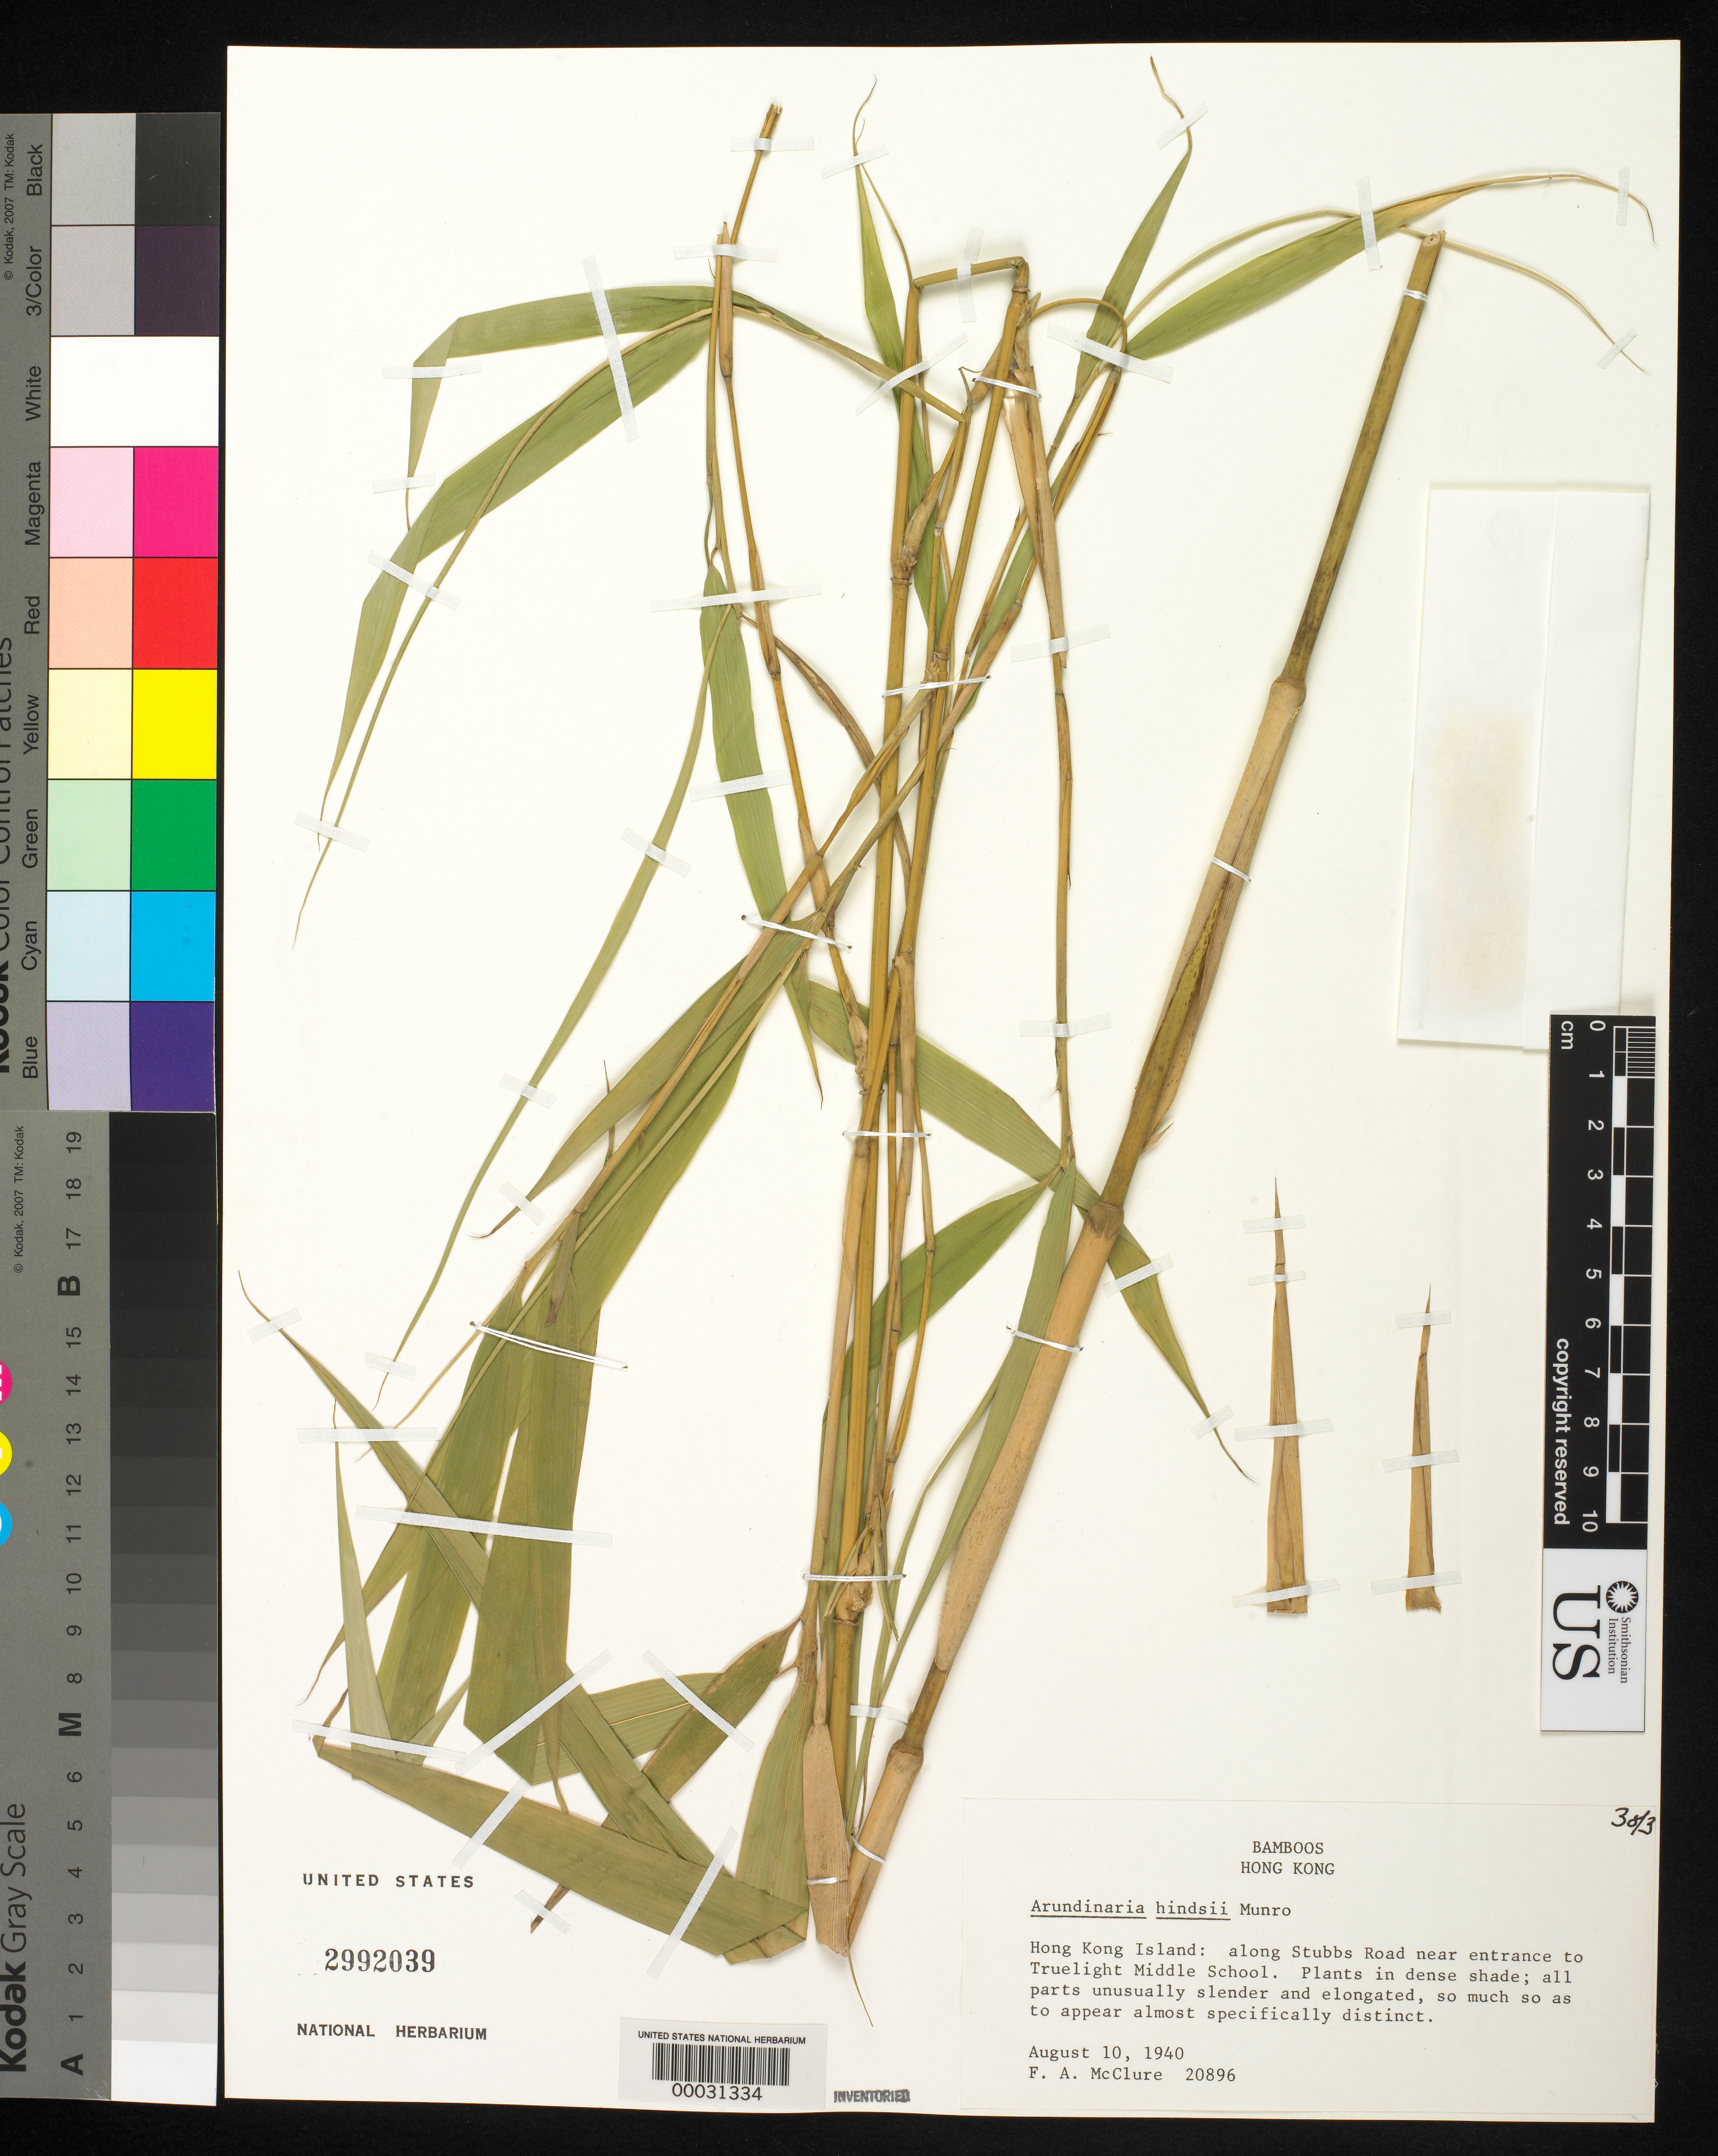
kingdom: Plantae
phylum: Tracheophyta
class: Liliopsida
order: Poales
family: Poaceae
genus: Pseudosasa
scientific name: Pseudosasa hindsii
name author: (Munro) S.L. Chen & G.Y. Sheng ex T.G. Liang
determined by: Poaceae Reorganization Project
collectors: F. A. McClure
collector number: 20896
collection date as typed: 10 Aug 1940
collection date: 1940-08-10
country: China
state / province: Hong Kong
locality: Stubbs road, truelight middle school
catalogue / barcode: US 2992039